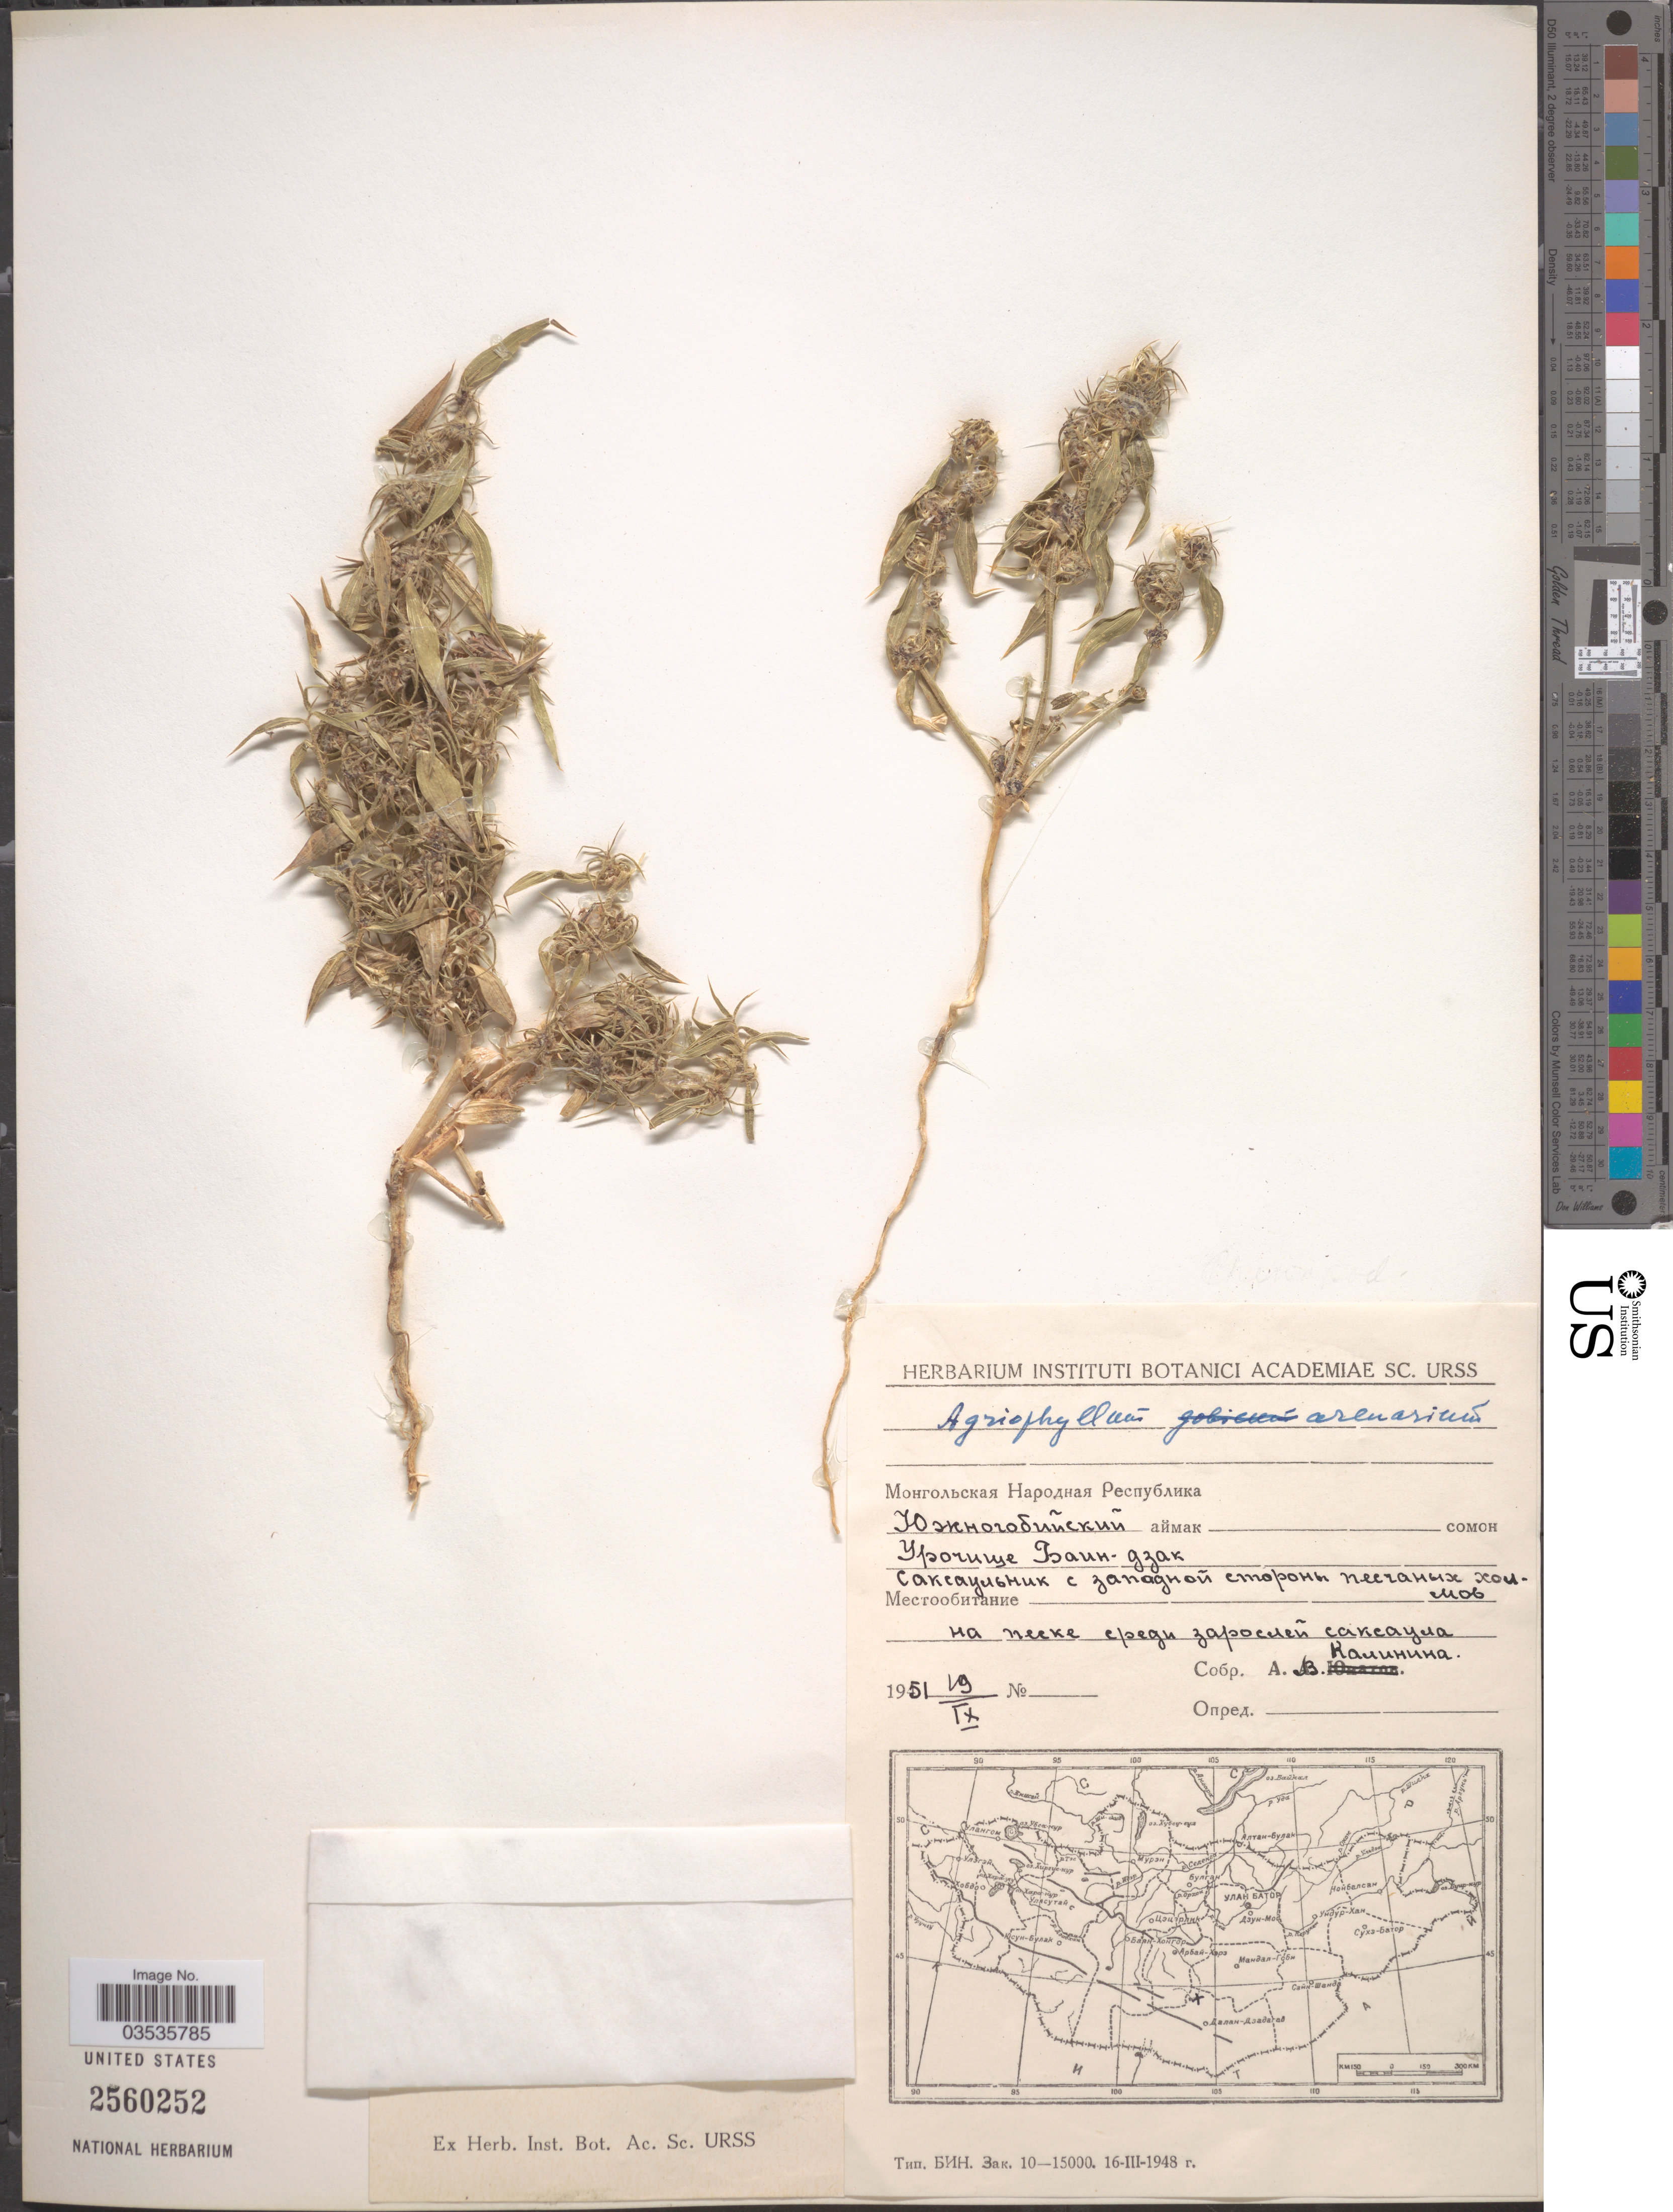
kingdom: Plantae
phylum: Tracheophyta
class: Magnoliopsida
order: Caryophyllales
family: Amaranthaceae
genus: Agriophyllum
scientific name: Agriophyllum arenarium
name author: Bunge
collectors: Kalinina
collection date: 1951-09-19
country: Mongolia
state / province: Omnogovi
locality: Bain-dzak.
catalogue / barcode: US 2560252